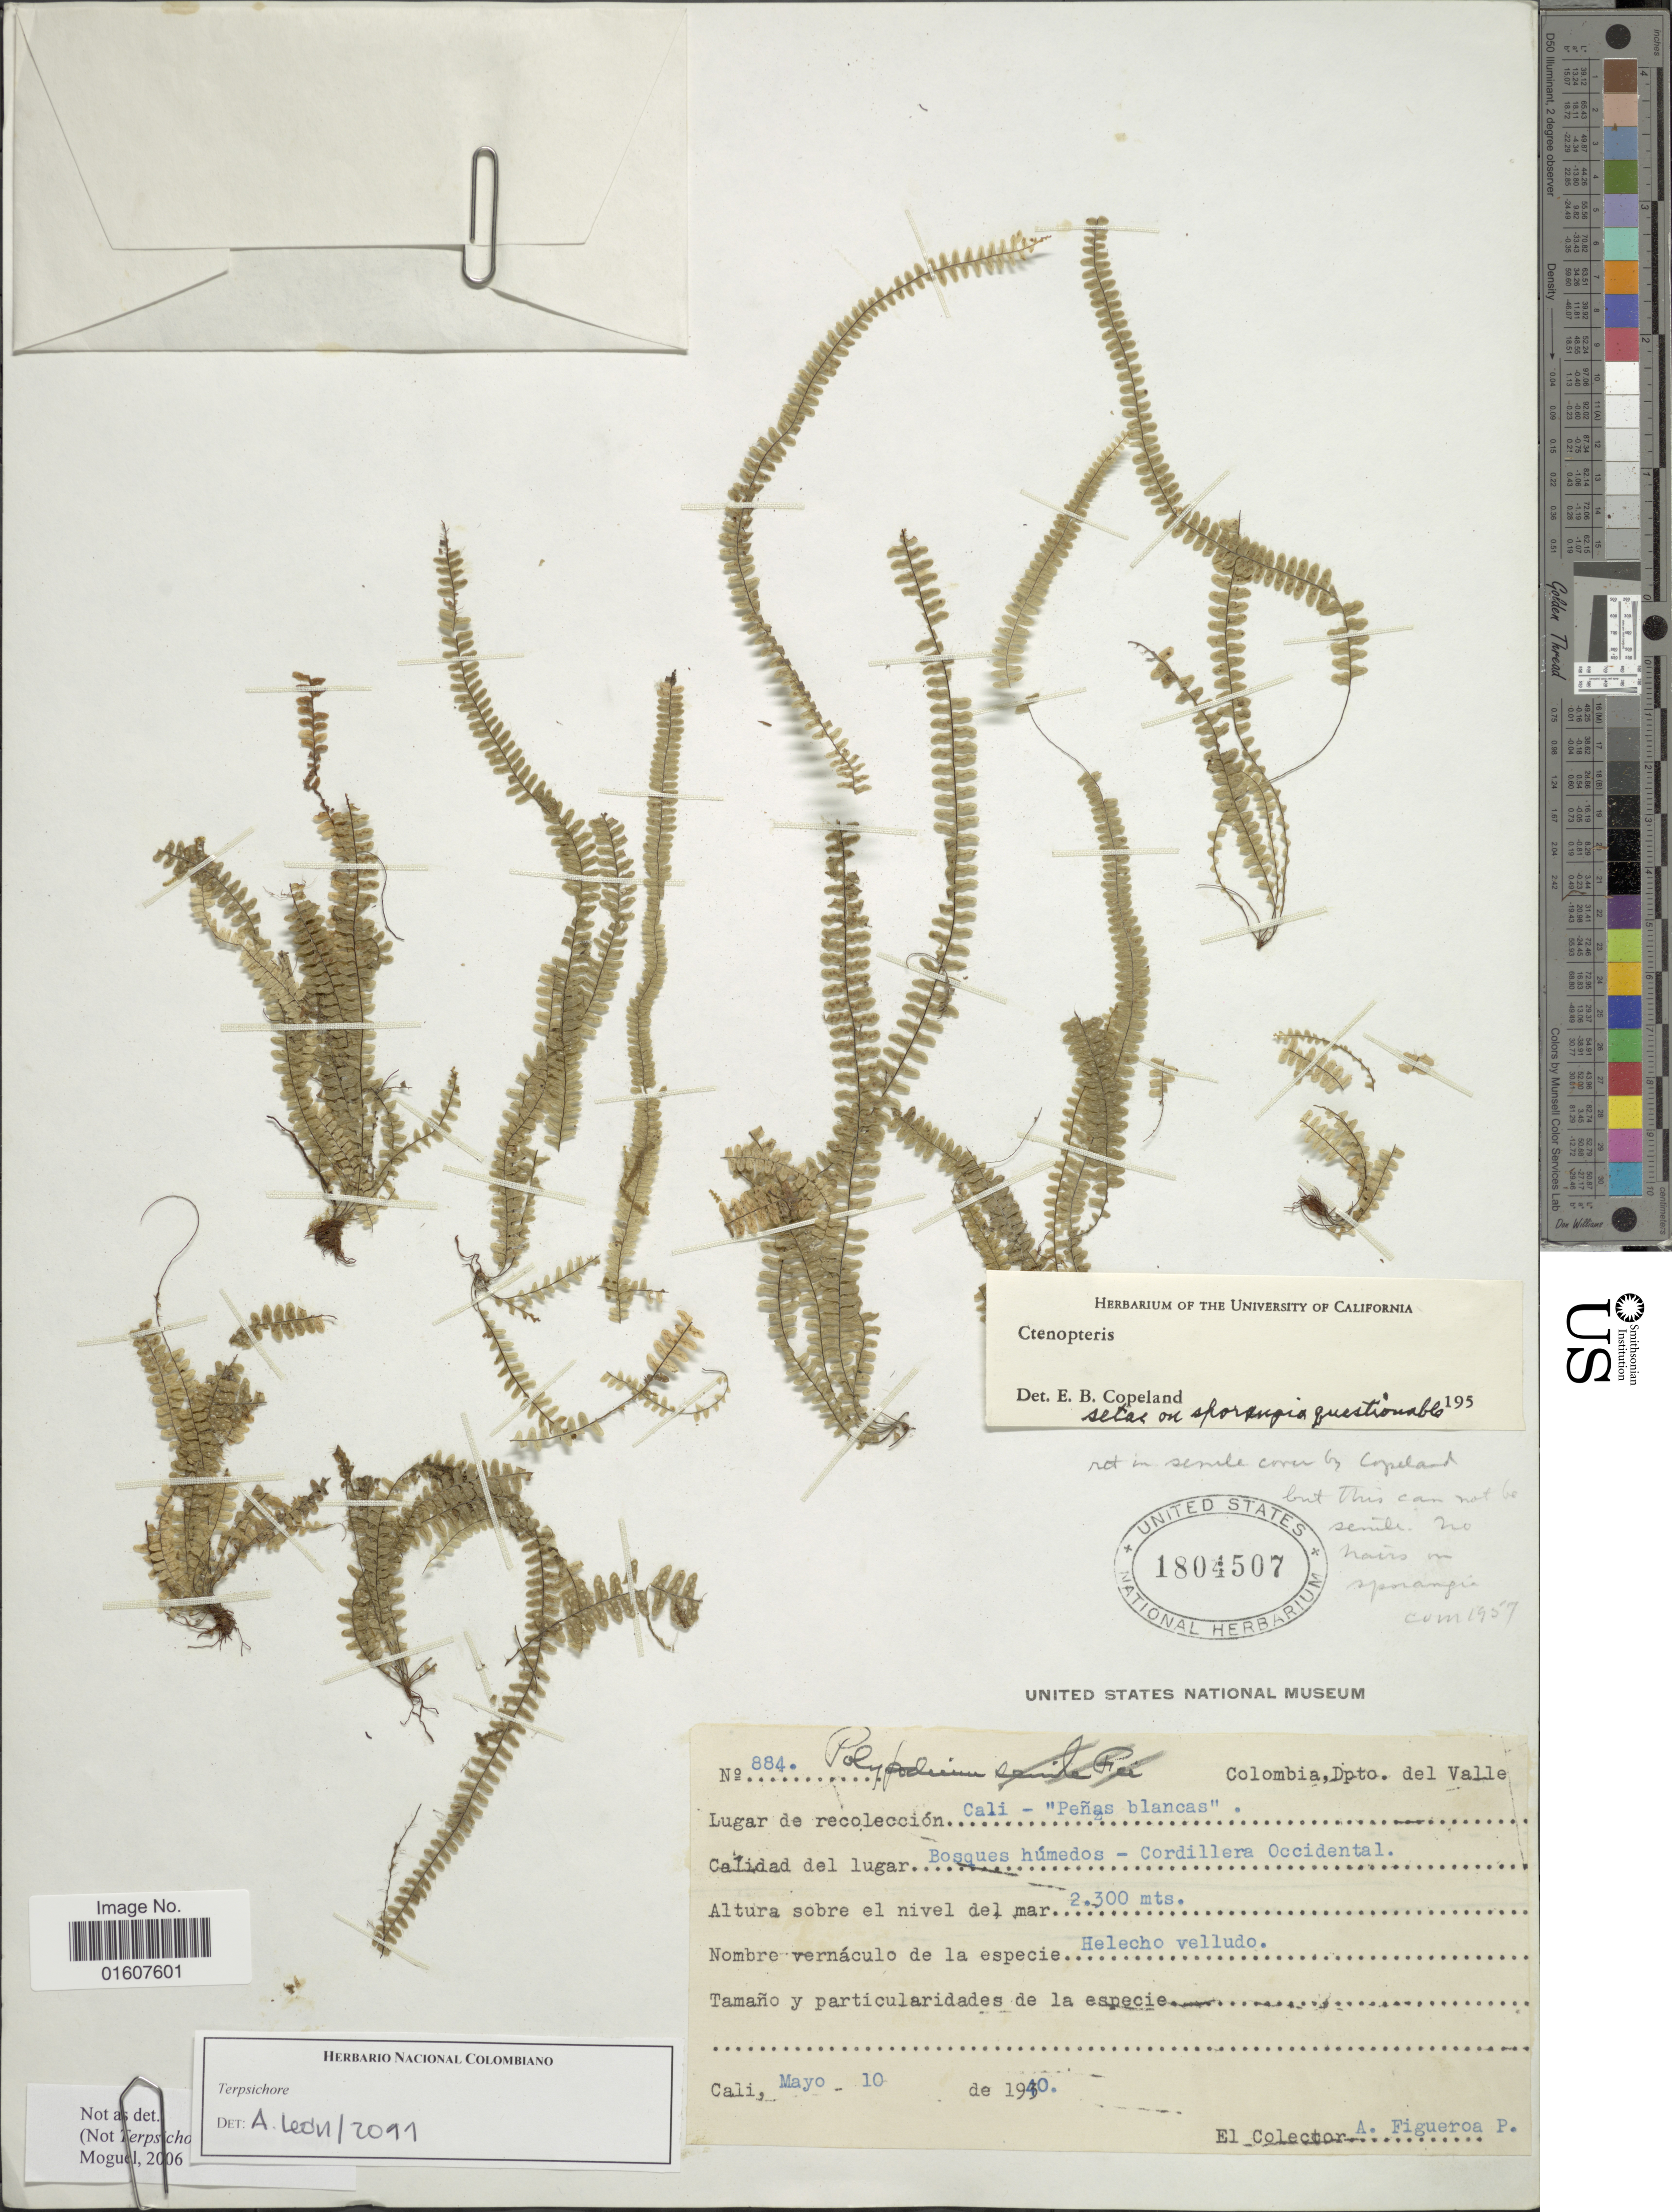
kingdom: Plantae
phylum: Tracheophyta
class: Polypodiopsida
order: Polypodiales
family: Polypodiaceae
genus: Terpsichore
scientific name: Terpsichore sp.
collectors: A. Figueroa-Potes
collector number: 884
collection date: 1940-05-10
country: Colombia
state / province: Valle del Cauca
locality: Dpto. del Valle, Cali - 'Peñas blancas', Bosques húmedos - Cordillera Occidental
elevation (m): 2300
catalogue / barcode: US 1804507